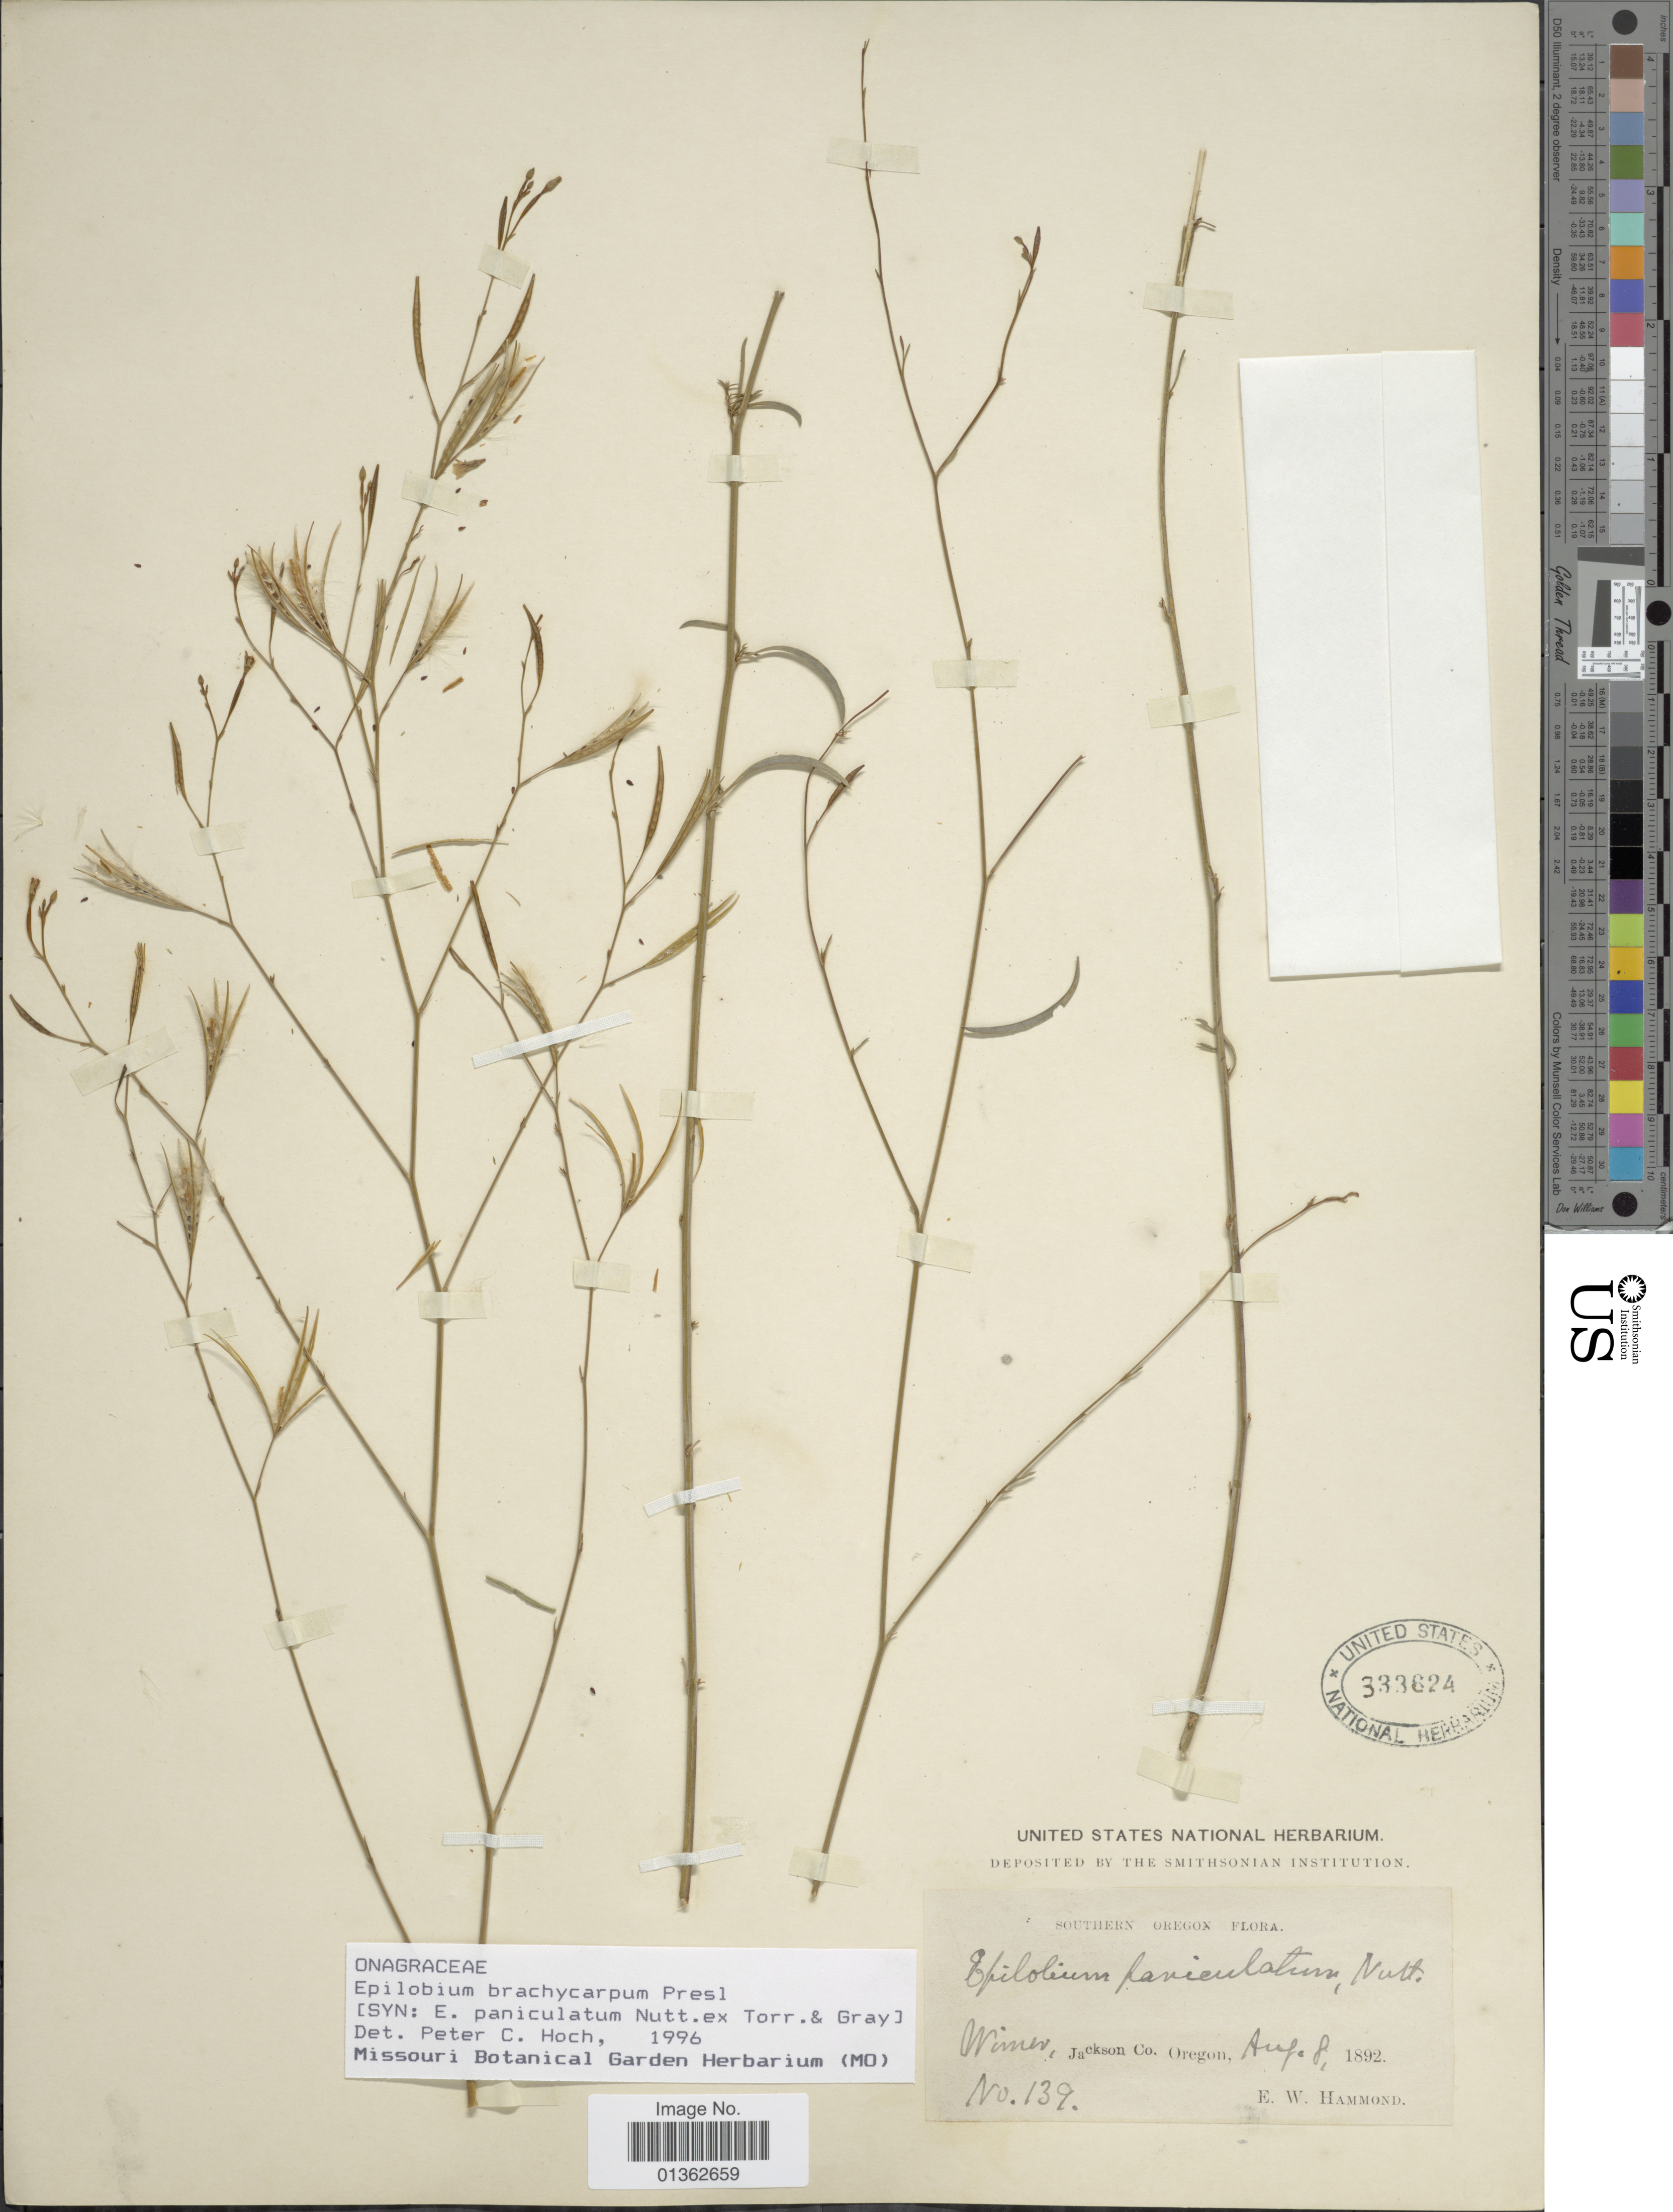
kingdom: Plantae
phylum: Tracheophyta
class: Magnoliopsida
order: Myrtales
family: Onagraceae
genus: Epilobium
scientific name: Epilobium brachycarpum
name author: C. Presl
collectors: E. Hammond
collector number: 139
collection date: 1892-08-08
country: United States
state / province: Oregon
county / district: Jackson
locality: Southern Oregon. Wimer, Jackson Co.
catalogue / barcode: US 333624